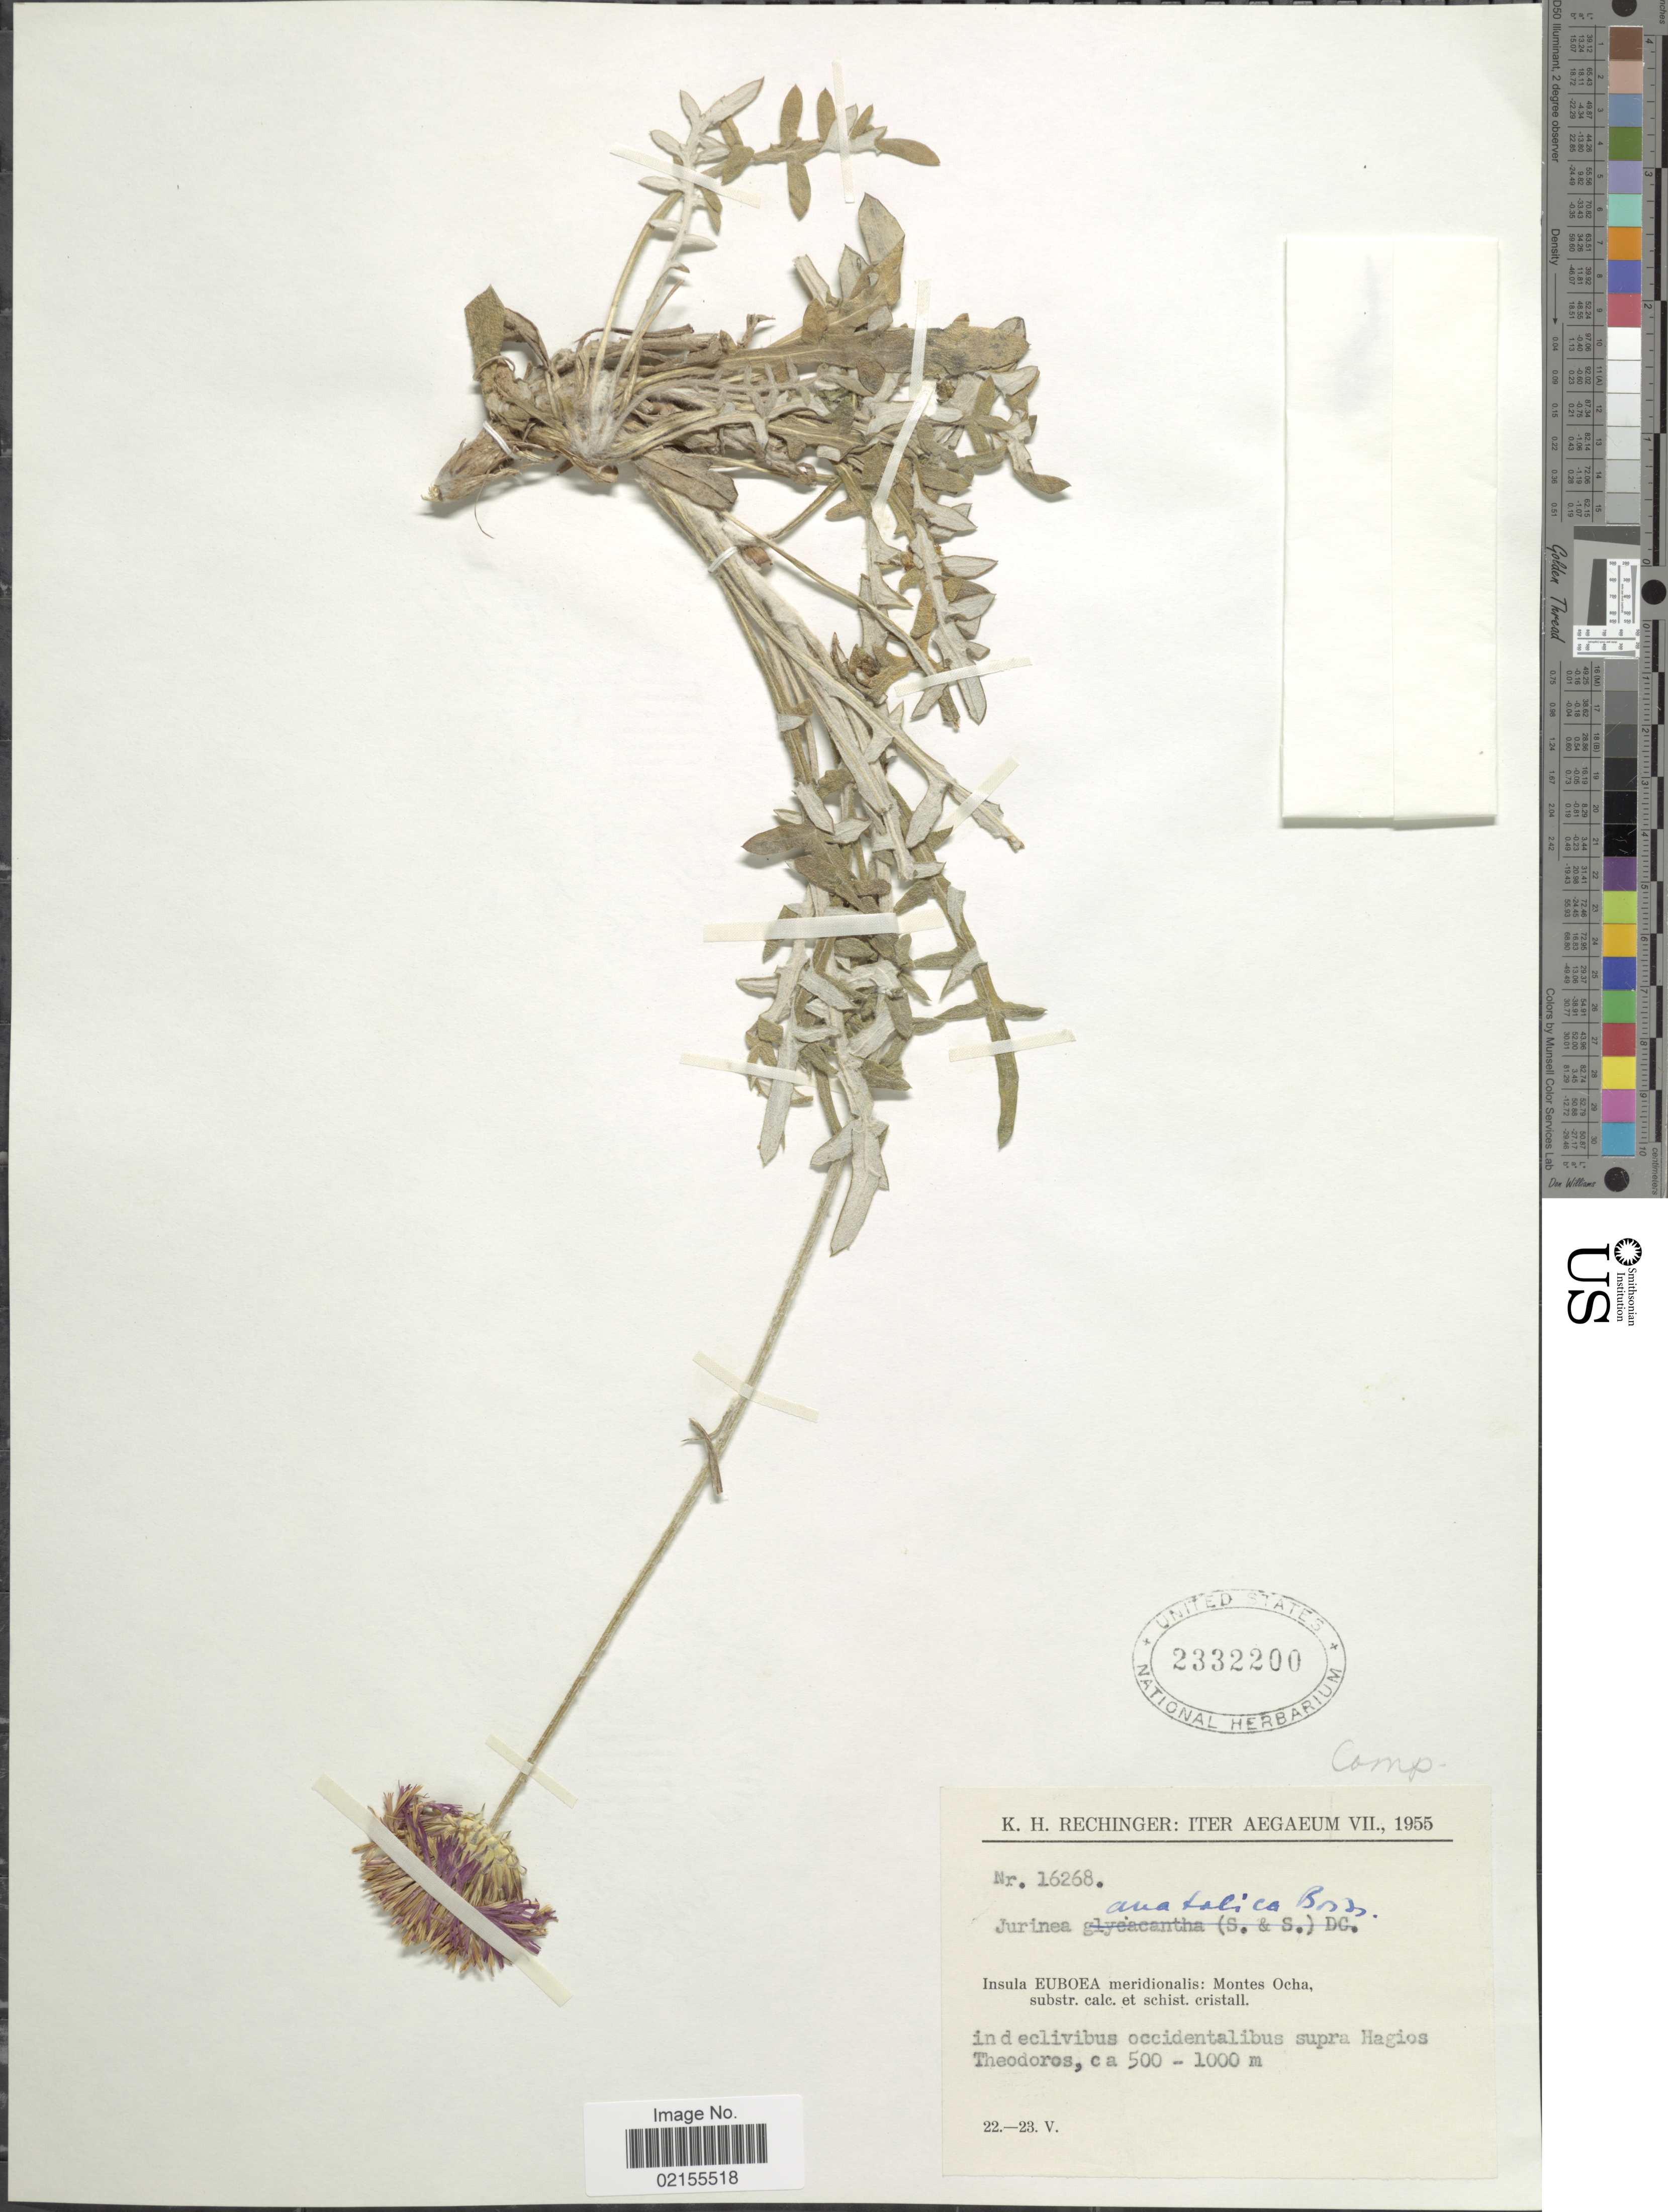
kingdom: Plantae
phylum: Tracheophyta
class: Magnoliopsida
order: Asterales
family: Asteraceae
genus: Jurinea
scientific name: Jurinea anatolica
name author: Boiss.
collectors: K. H. Rechinger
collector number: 16268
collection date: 1955-05-22/1955-05-23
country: Greece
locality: Aegaeum, Insula Euboea meridionalis, Montes Ocha, supra Hagios Theodoros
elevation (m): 500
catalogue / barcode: US 2332200